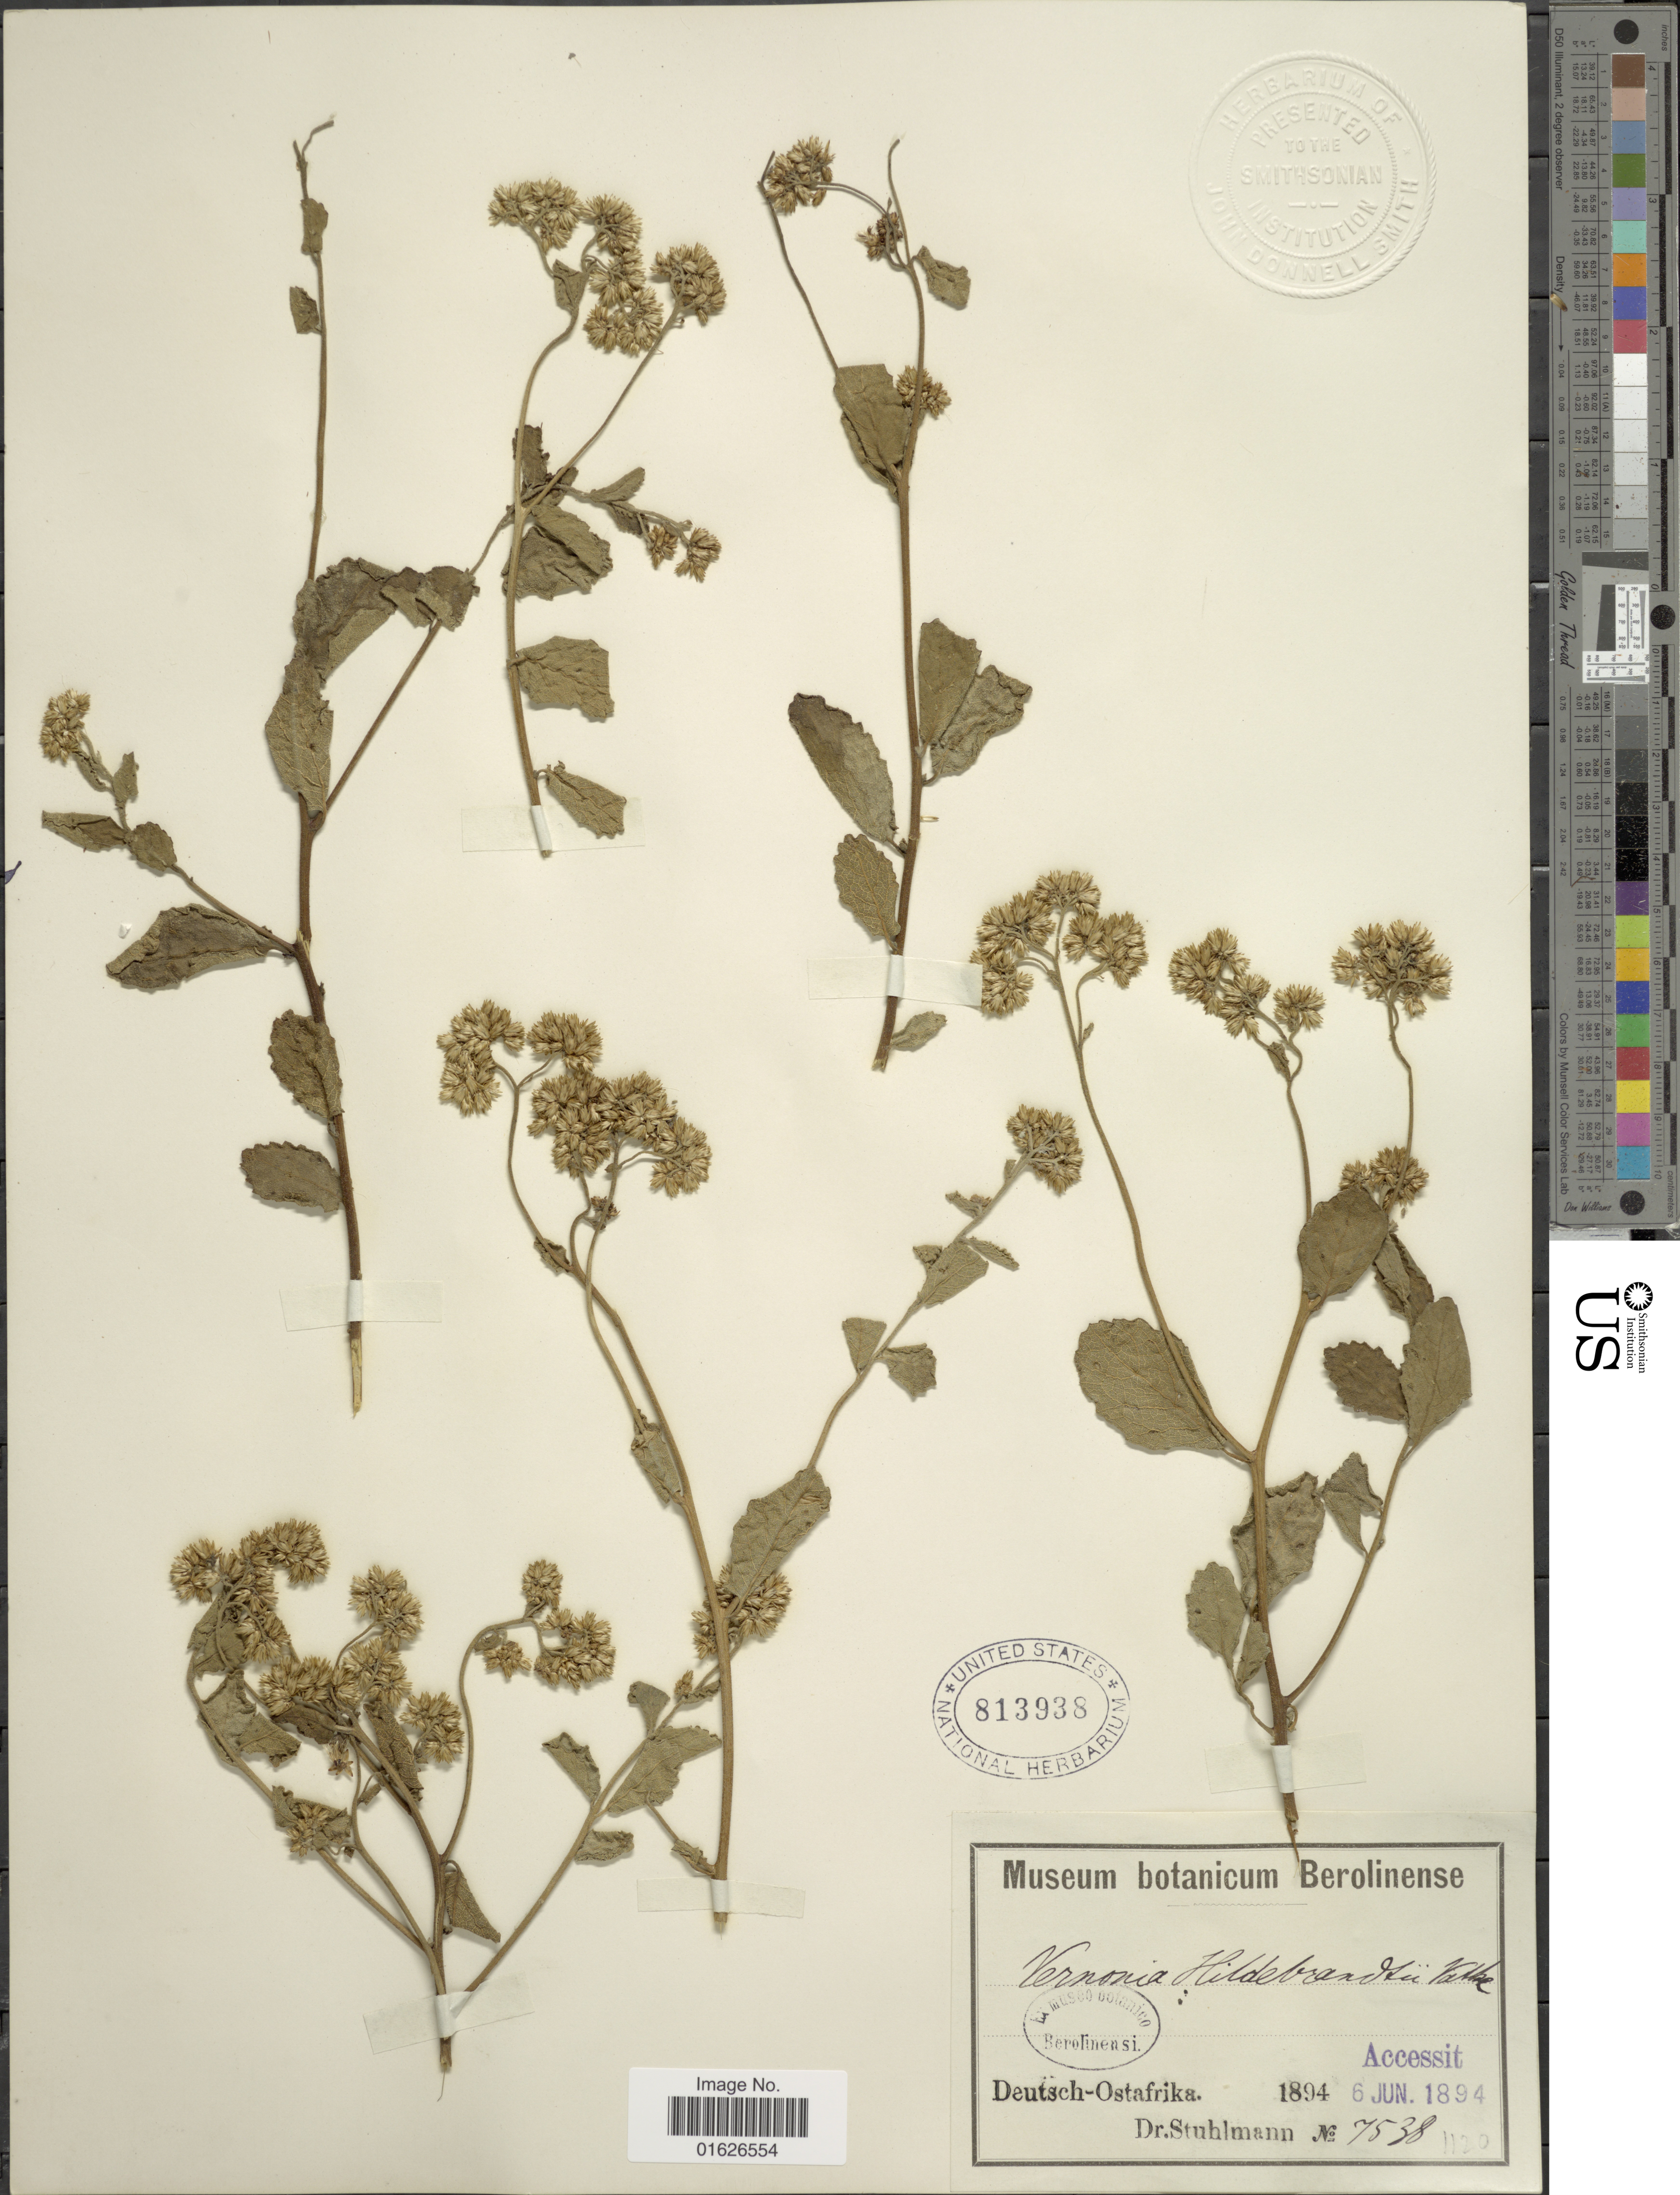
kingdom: Plantae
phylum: Tracheophyta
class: Magnoliopsida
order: Asterales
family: Asteraceae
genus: Jeffreycia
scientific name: Jeffreycia hildebrandtii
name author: (Vatke) H. Rob.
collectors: -. Stuhlmann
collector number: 7538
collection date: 1894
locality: Deutsch - Ostafrika.(German East Africa)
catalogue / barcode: US 813938